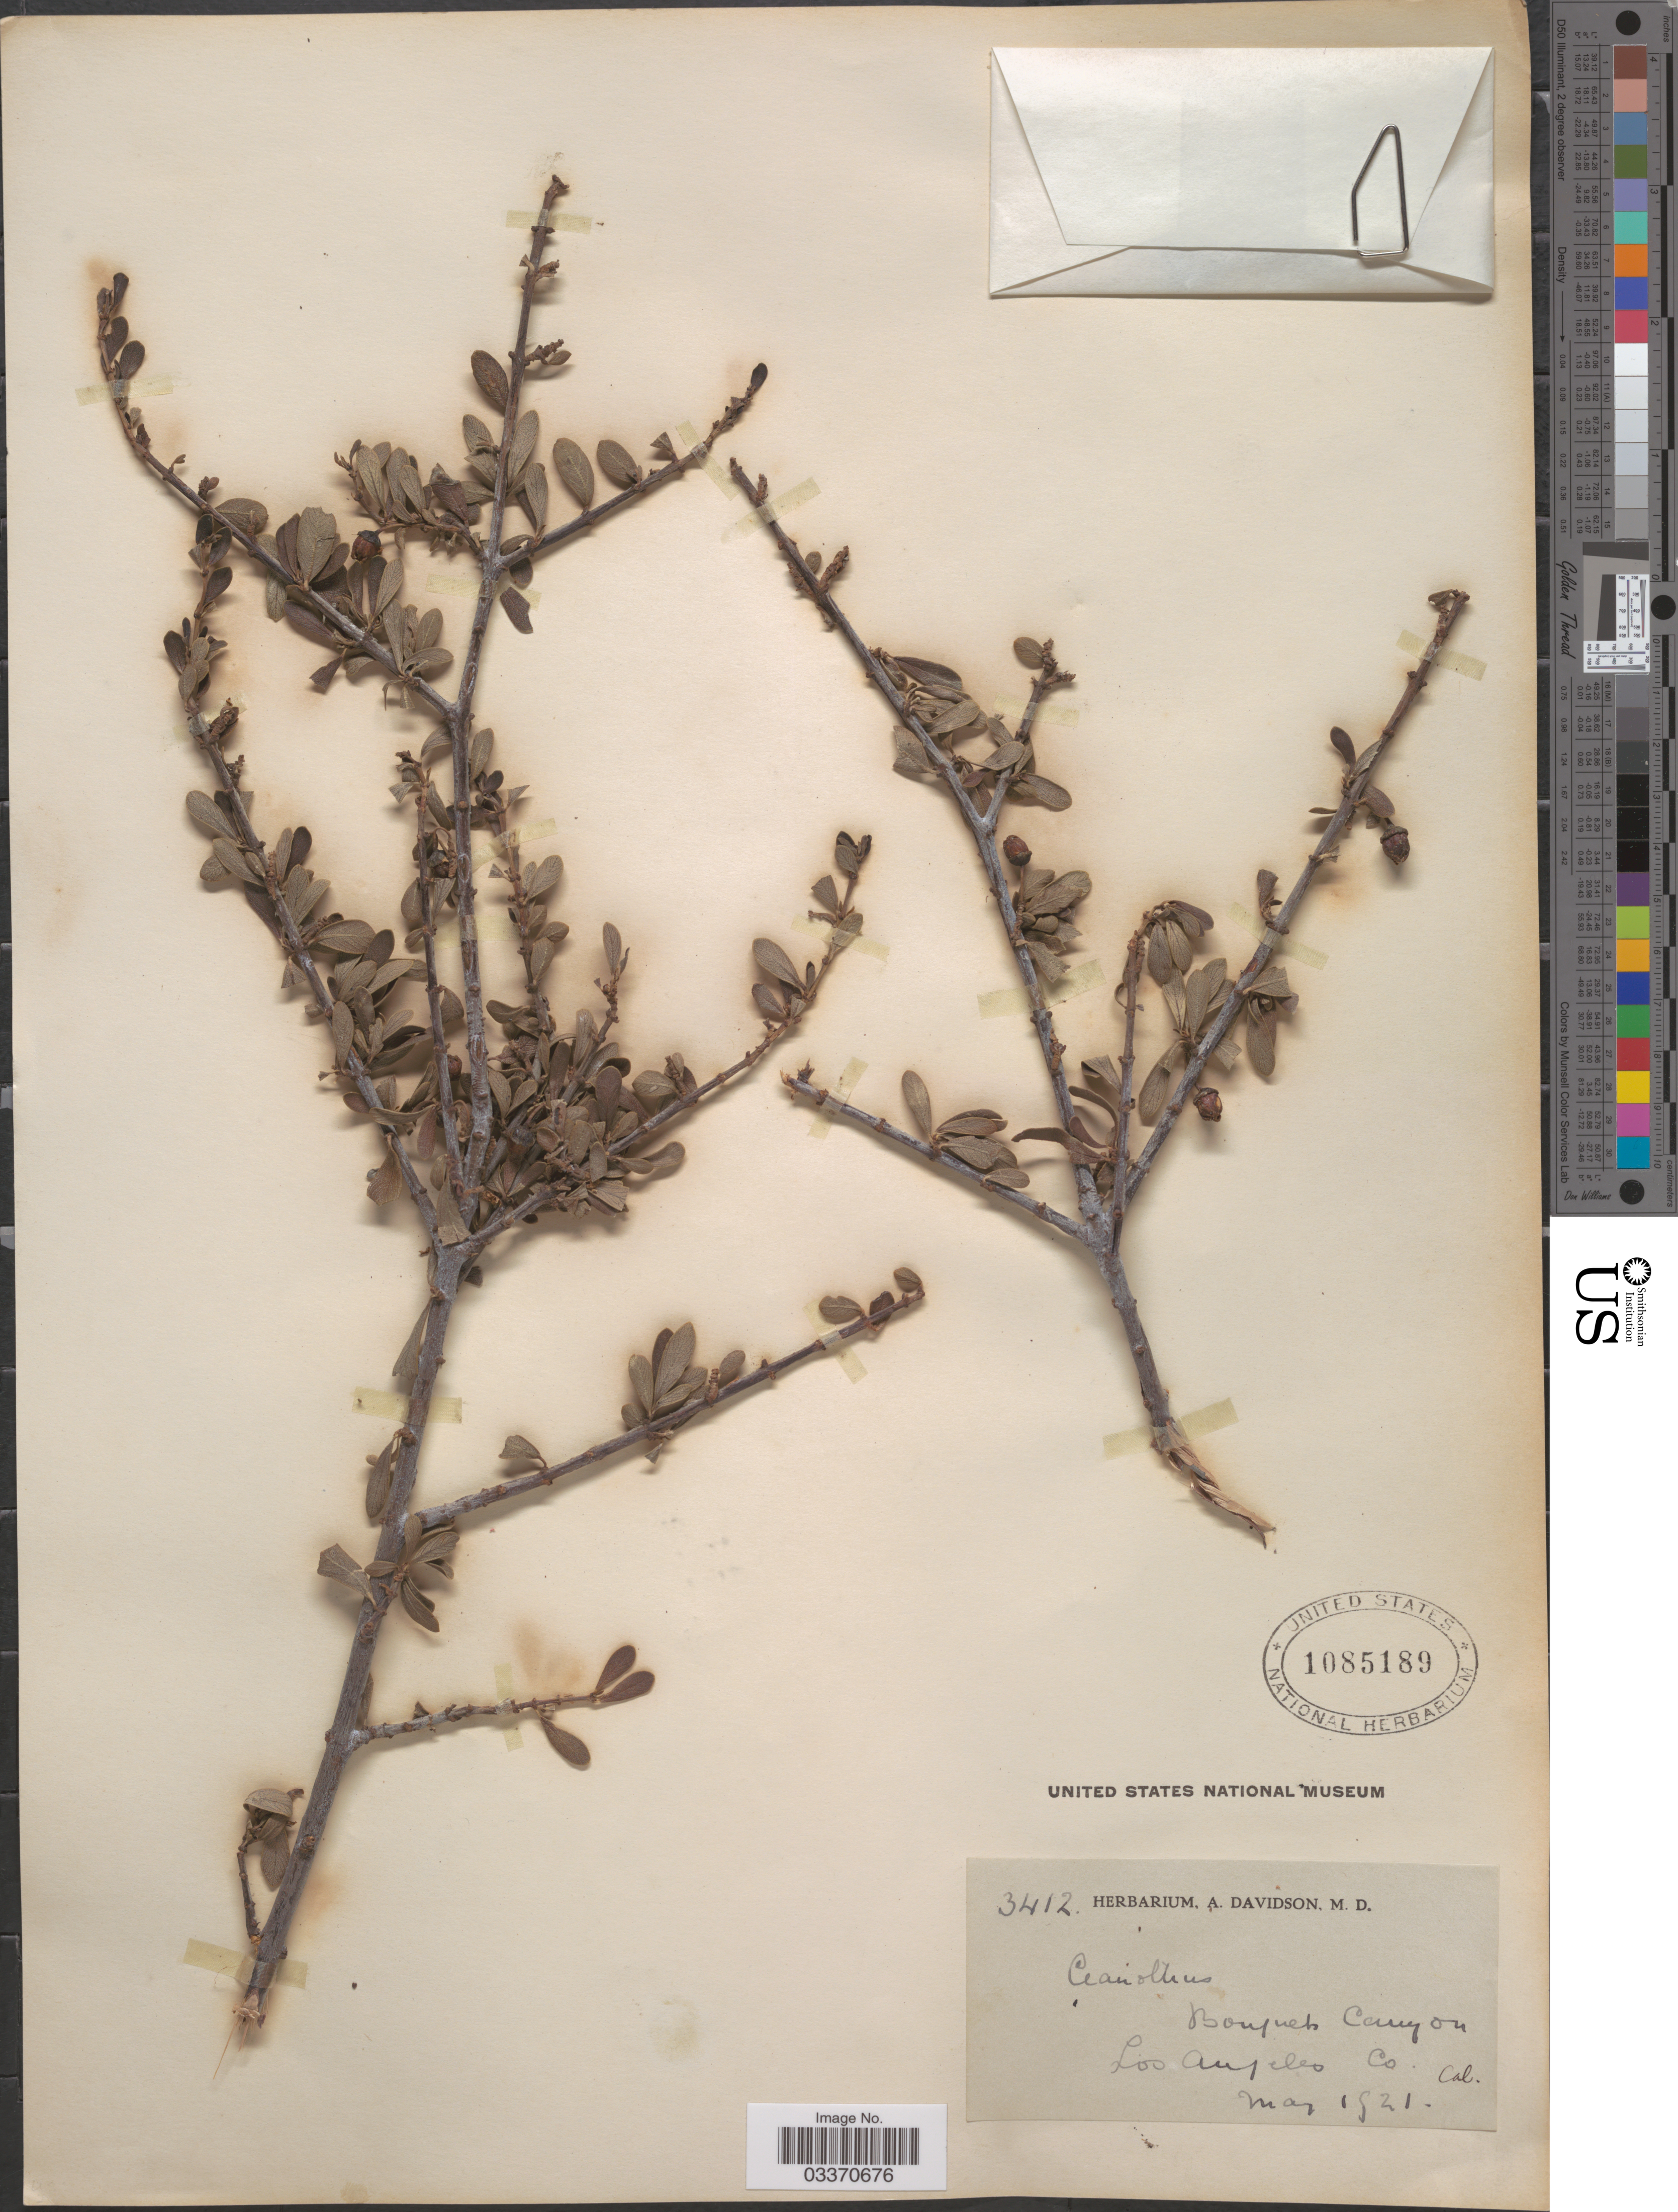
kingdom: Plantae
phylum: Tracheophyta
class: Magnoliopsida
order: Rosales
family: Rhamnaceae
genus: Ceanothus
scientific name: Ceanothus sp.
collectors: ex herb. A. Davidson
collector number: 3412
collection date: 1921-05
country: United States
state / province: California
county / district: Los Angeles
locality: Bouquet Canyon, Los Angeles Co.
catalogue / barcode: US 1085189